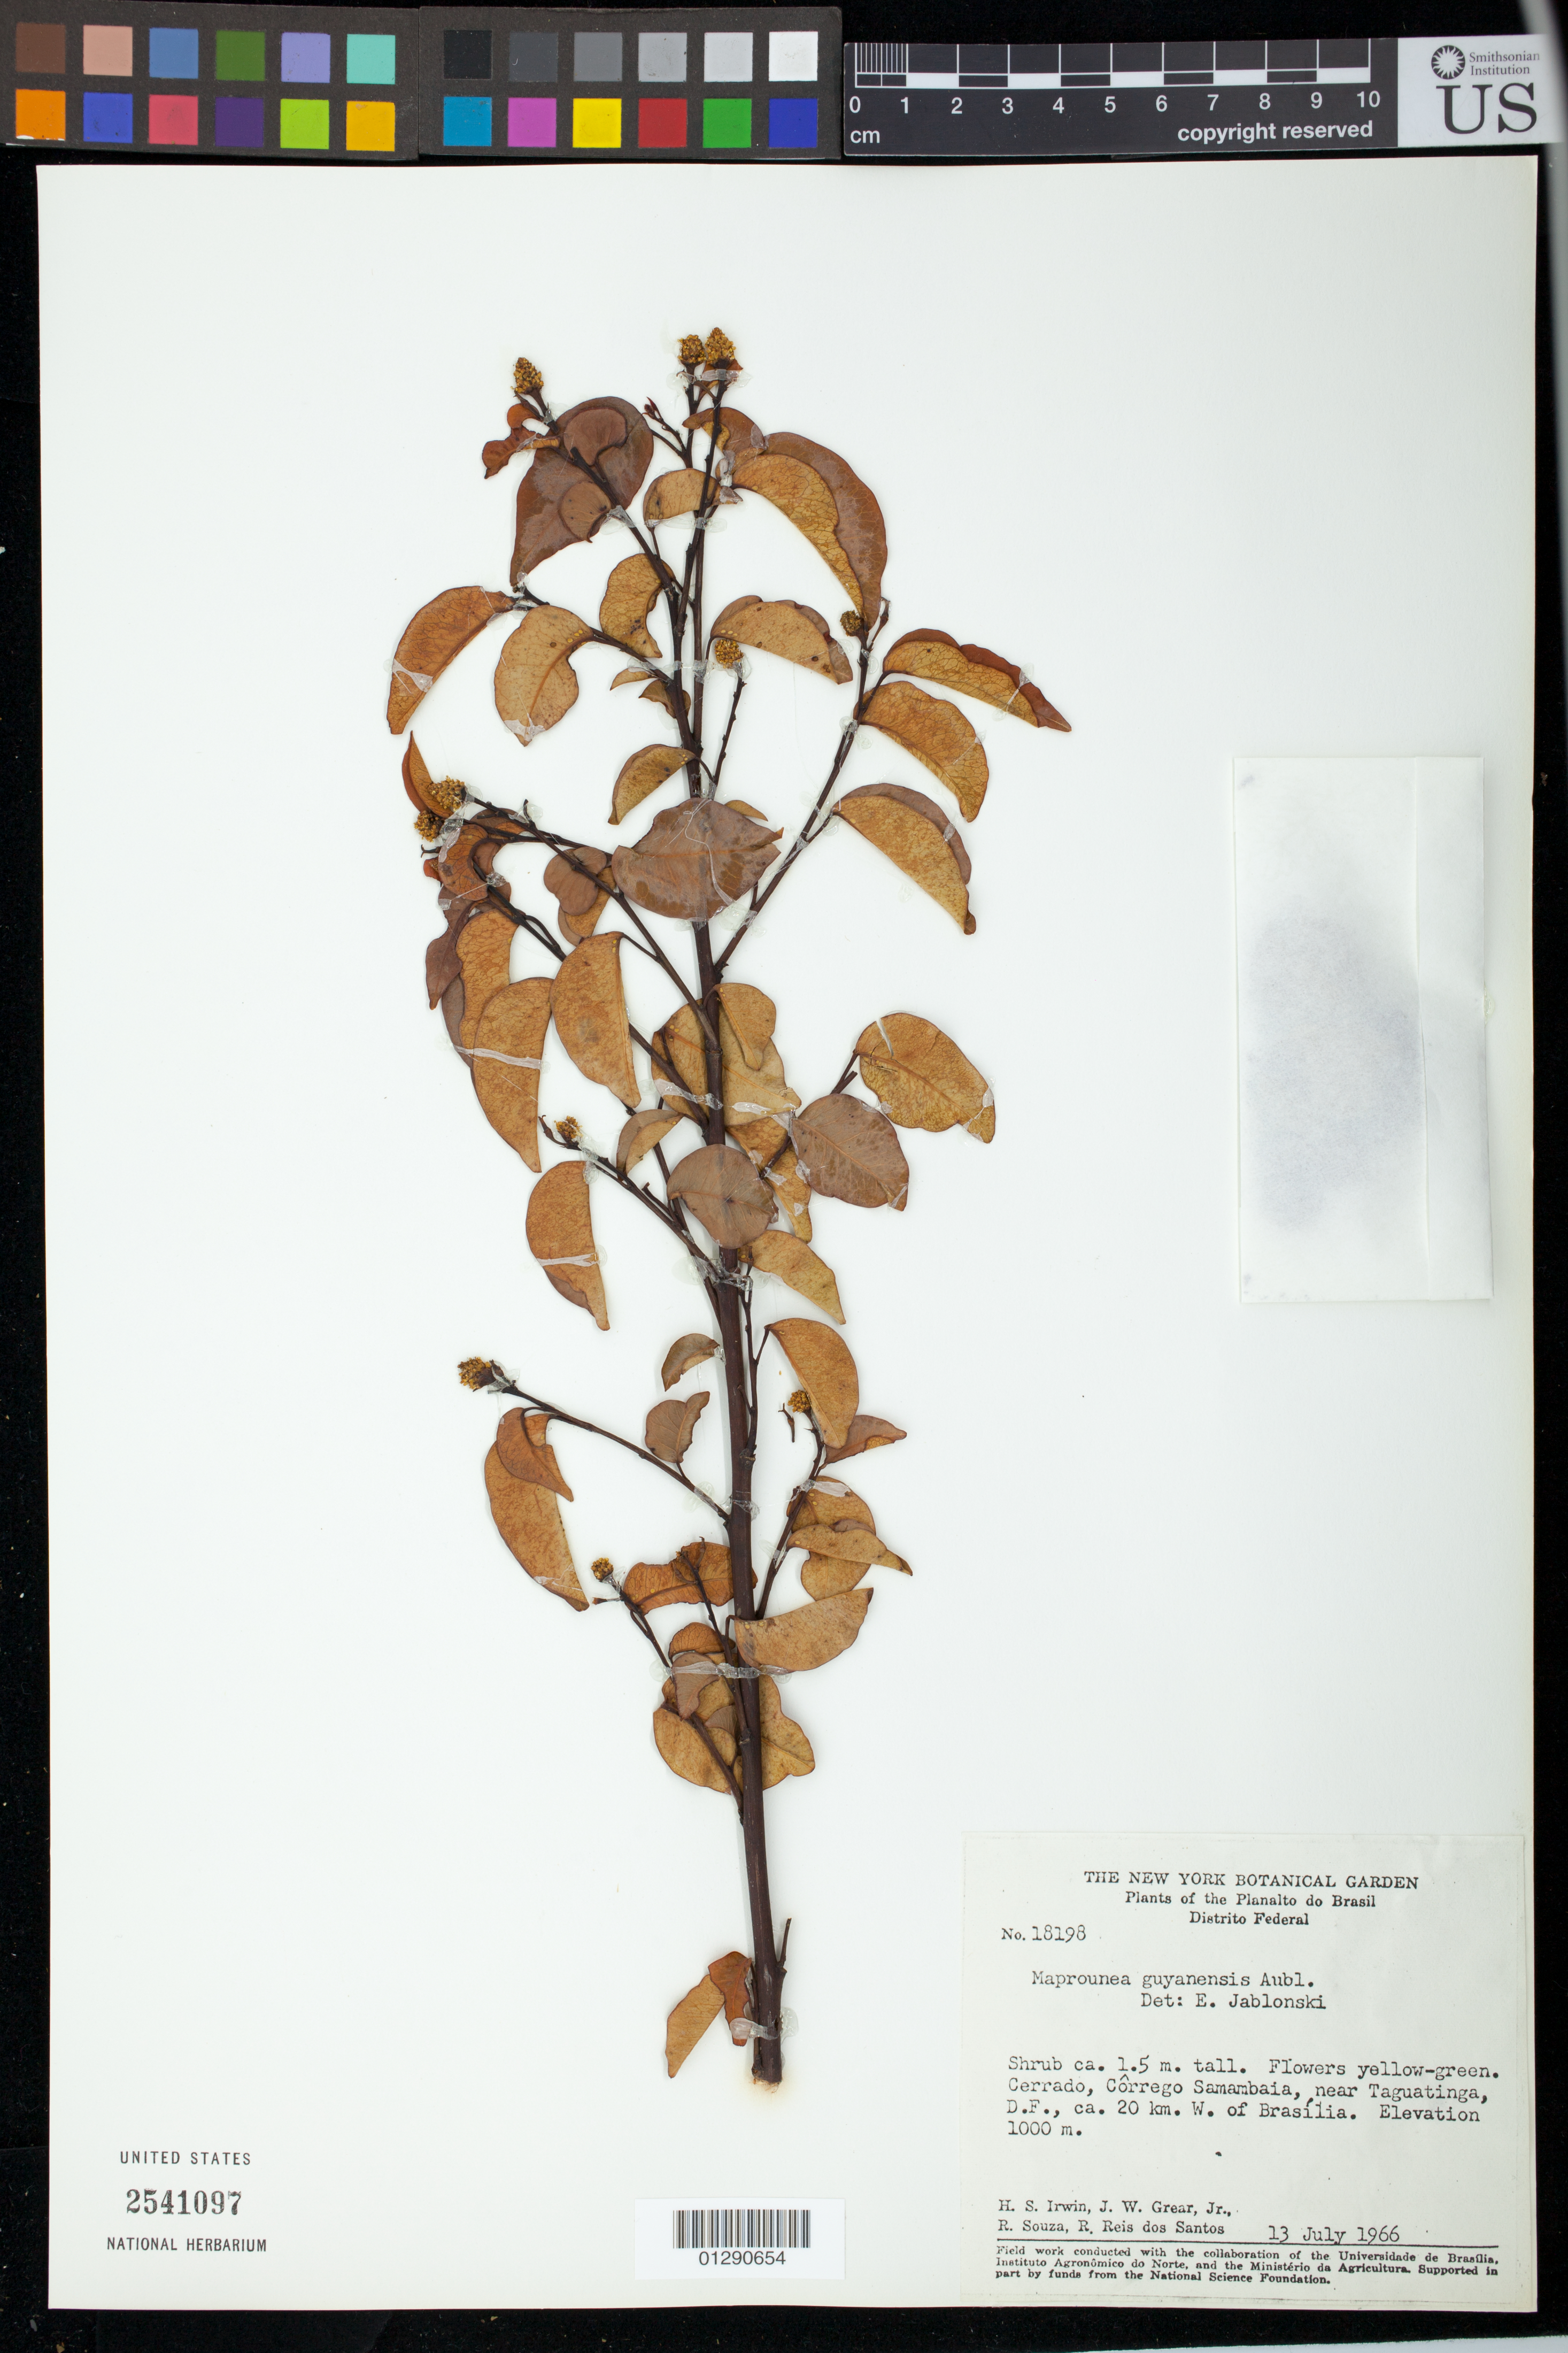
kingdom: Plantae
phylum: Tracheophyta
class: Magnoliopsida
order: Malpighiales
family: Euphorbiaceae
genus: Maprounea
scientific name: Maprounea guianensis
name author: Aubl.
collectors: H. Irwin, J. W. Grear, R. Souza & R. Reis dos Santos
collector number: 18198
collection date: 1966-07-13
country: Brazil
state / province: Distrito Federal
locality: Cerrado, Corrego Samambaia, near Taguatinga, ca. 20 km. W. of Brasilia.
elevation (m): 1000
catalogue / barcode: US 2541097